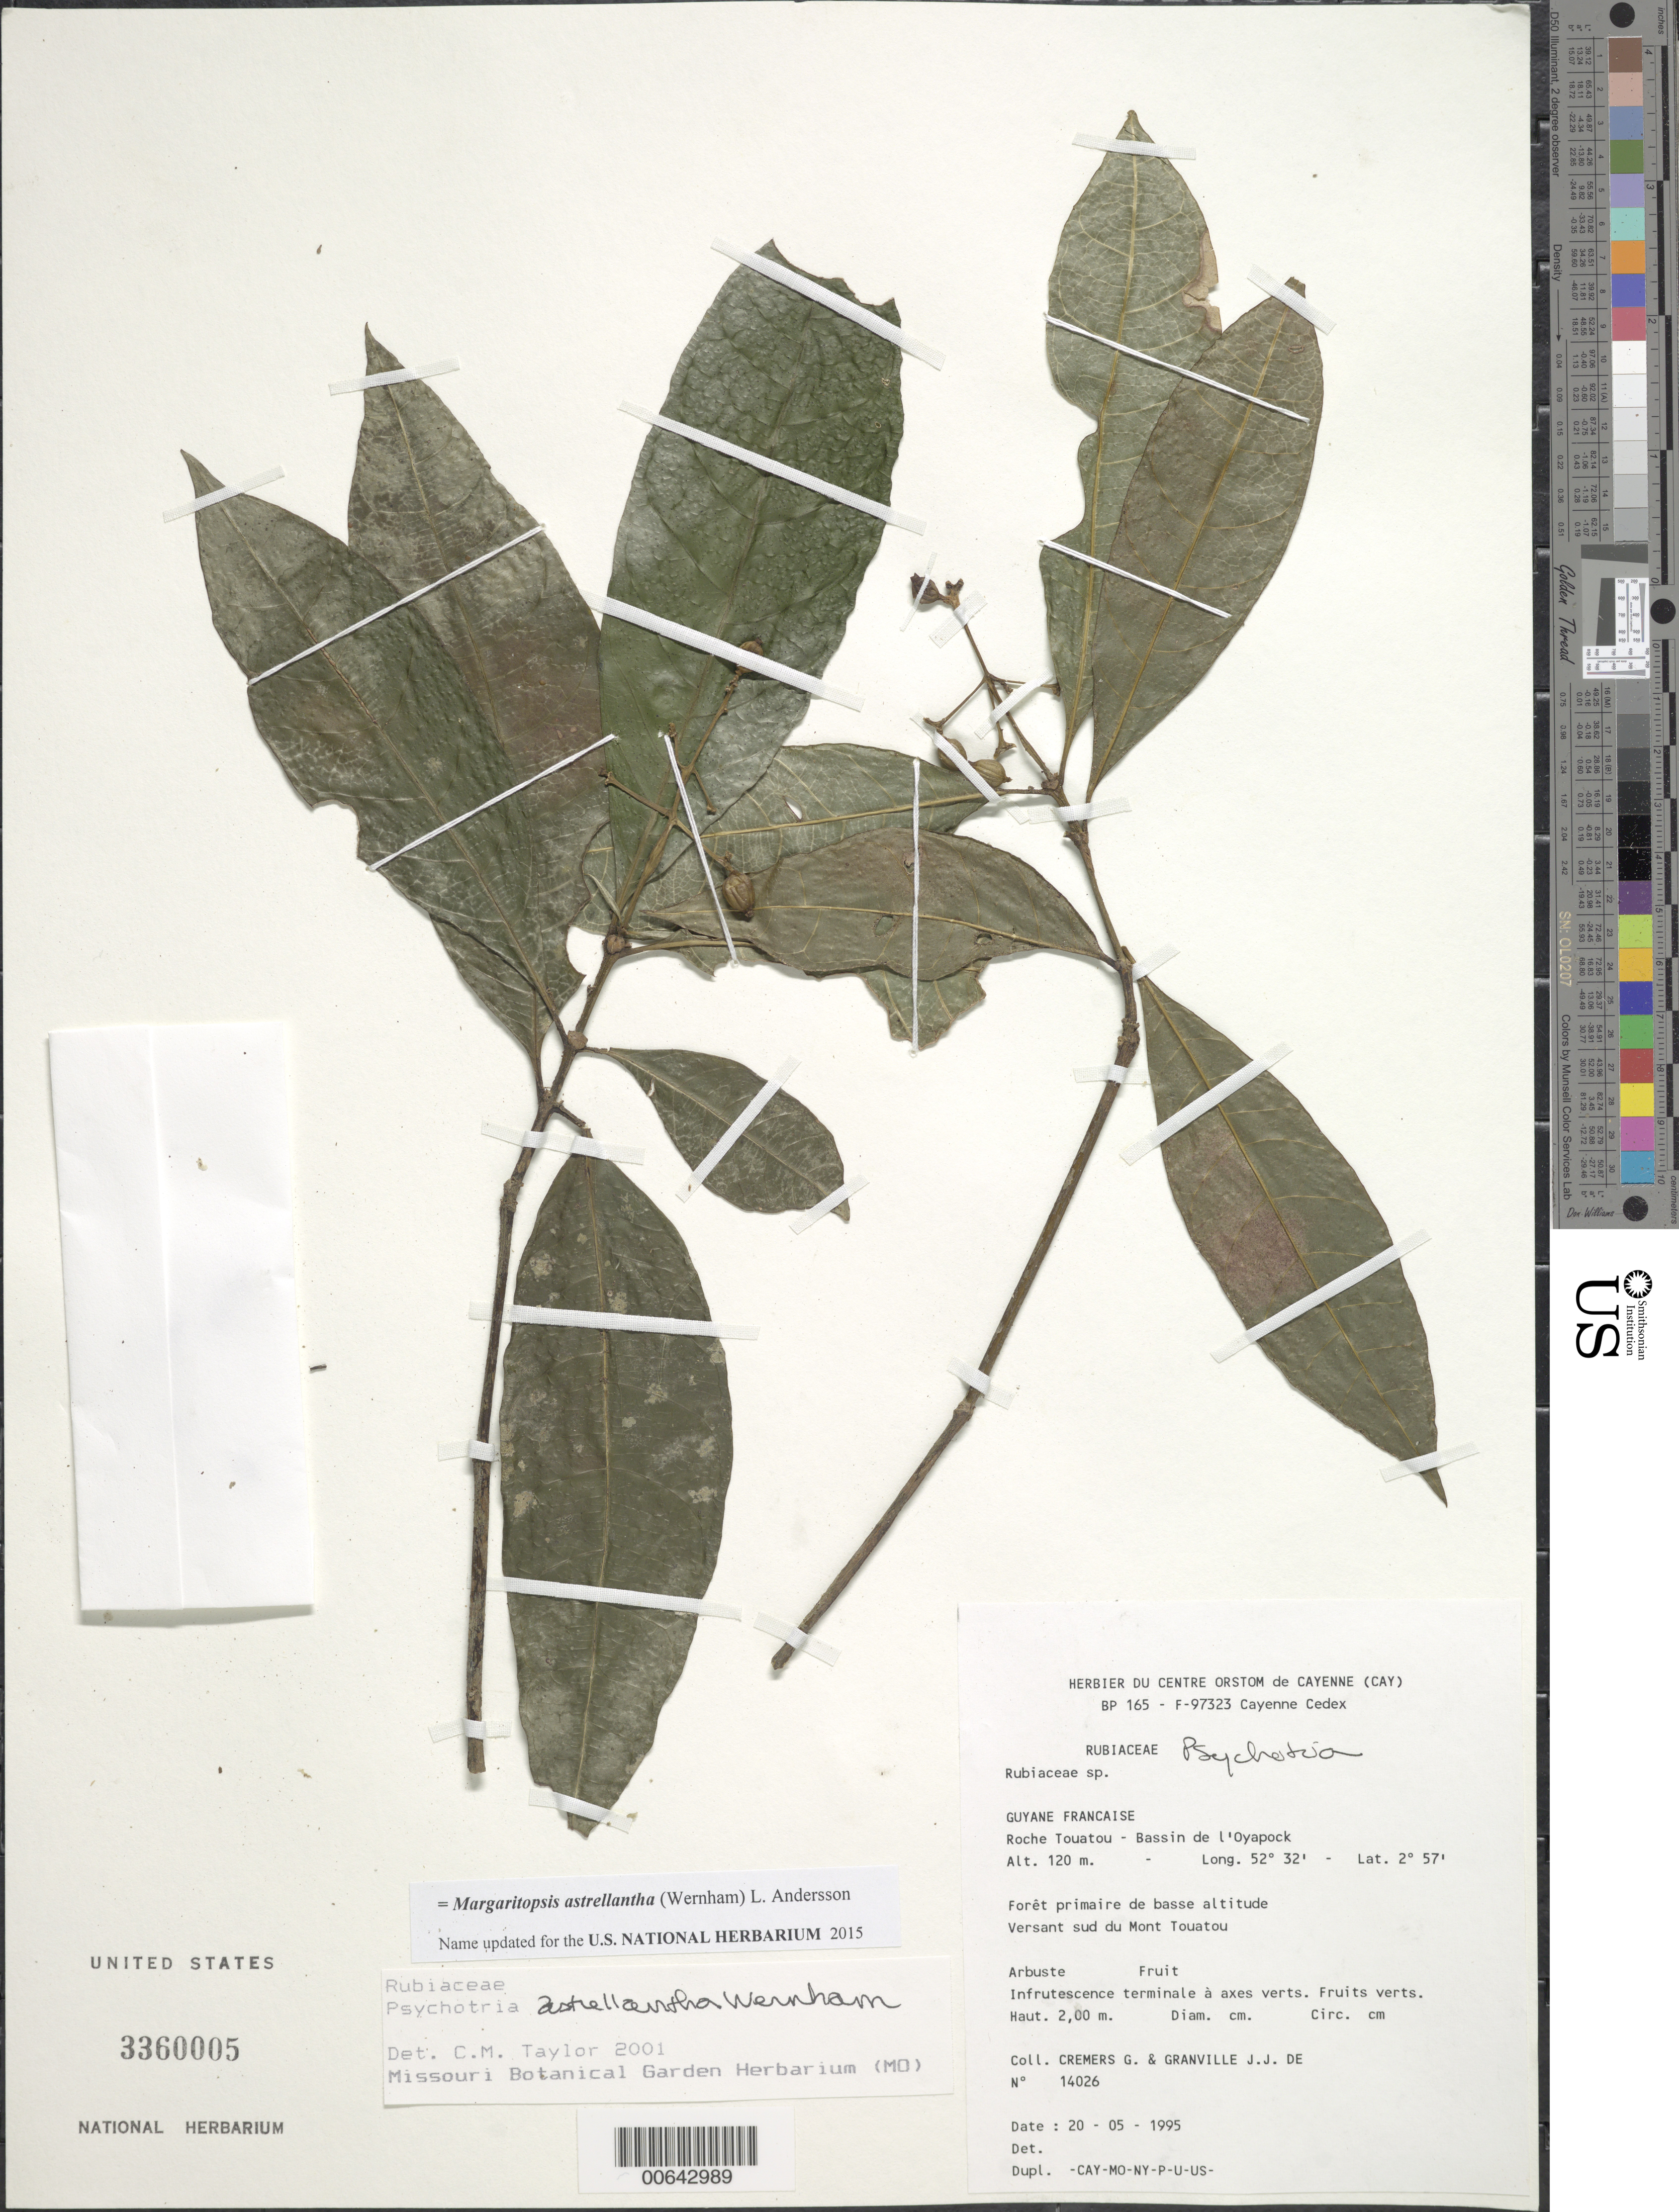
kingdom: Plantae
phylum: Tracheophyta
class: Magnoliopsida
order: Gentianales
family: Rubiaceae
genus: Psychotria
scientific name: Psychotria astrellantha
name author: Wernham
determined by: Taylor, Charlotte M.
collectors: G. Cremers & J.-J. de Granville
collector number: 14026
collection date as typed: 20-May-95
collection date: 1995-05-20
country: French Guiana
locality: Roche Touatou, Bassin de l'Oyapock, versant sud du Mont Touatou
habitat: Low primary forest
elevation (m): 120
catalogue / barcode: US 3360005